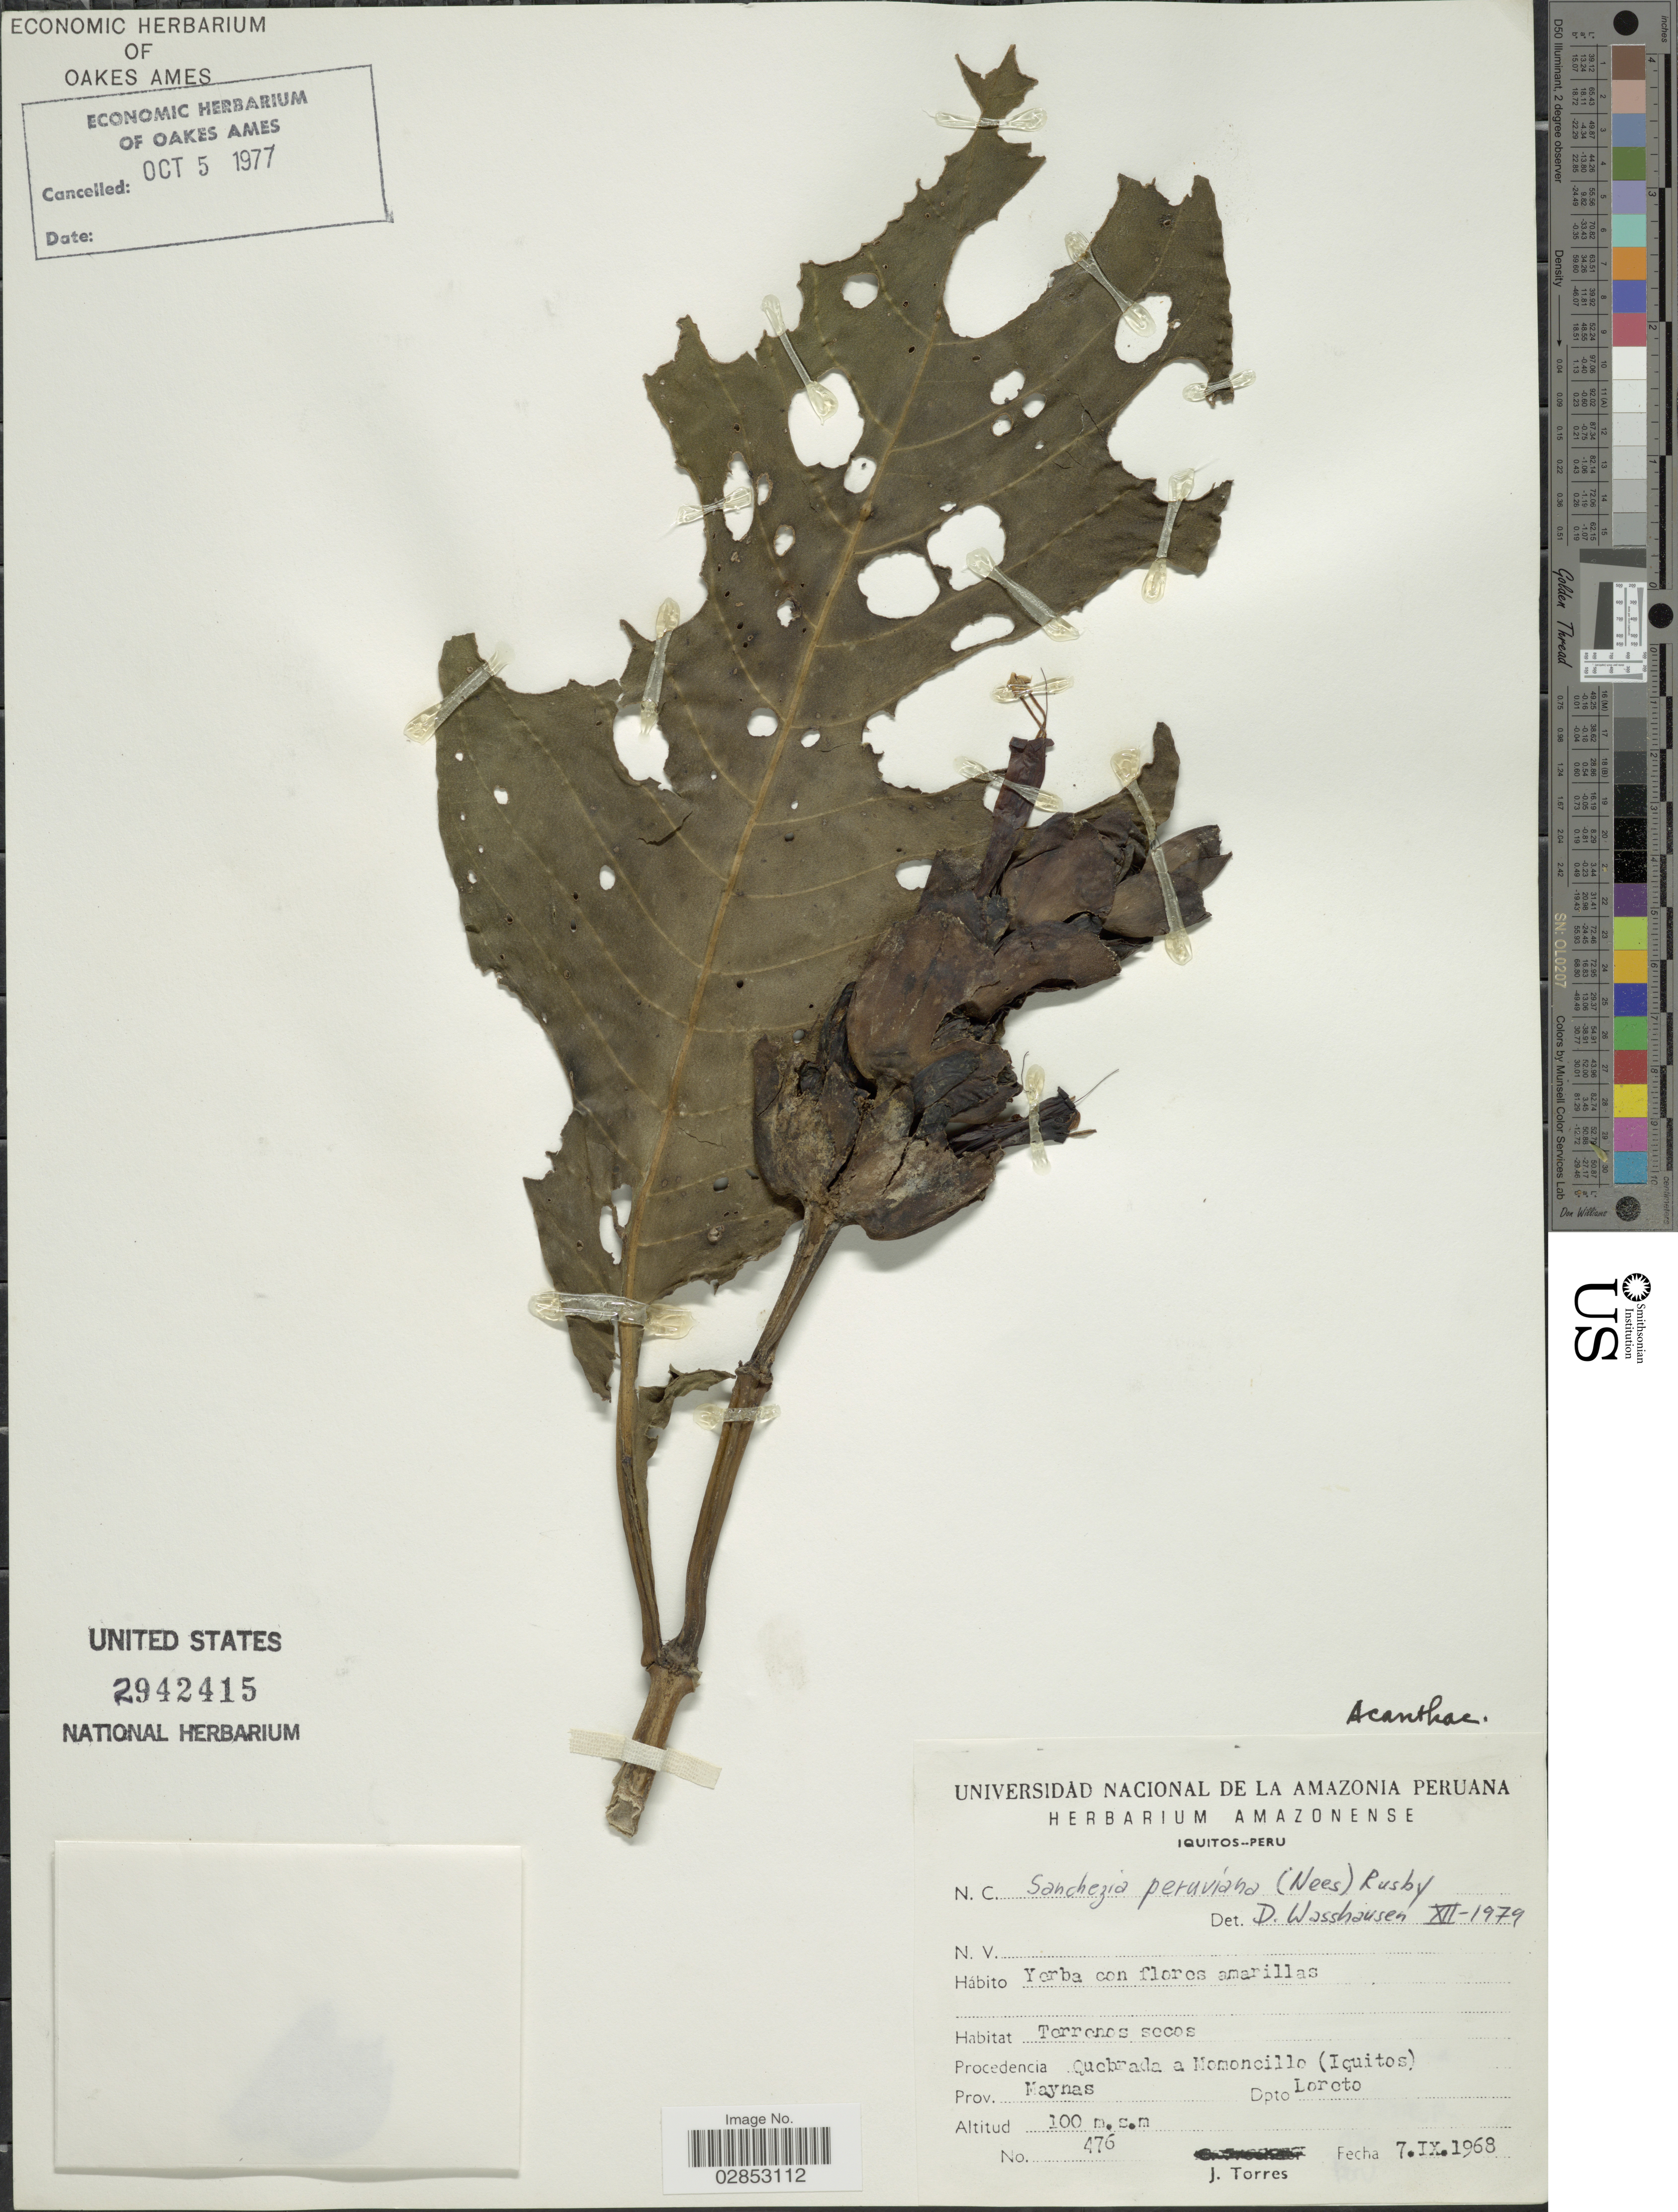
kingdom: Plantae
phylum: Tracheophyta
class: Magnoliopsida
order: Lamiales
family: Acanthaceae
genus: Sanchezia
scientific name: Sanchezia oblonga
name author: Ruiz & Pav.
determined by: Azevedo, Igor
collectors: J. Torres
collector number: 476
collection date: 1968-09-07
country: Peru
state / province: Loreto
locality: Procedencia Quebrada a Momoncillo (Iquitos), Prov. Maynas, Dpto. Loreto.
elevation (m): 100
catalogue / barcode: US 2942415